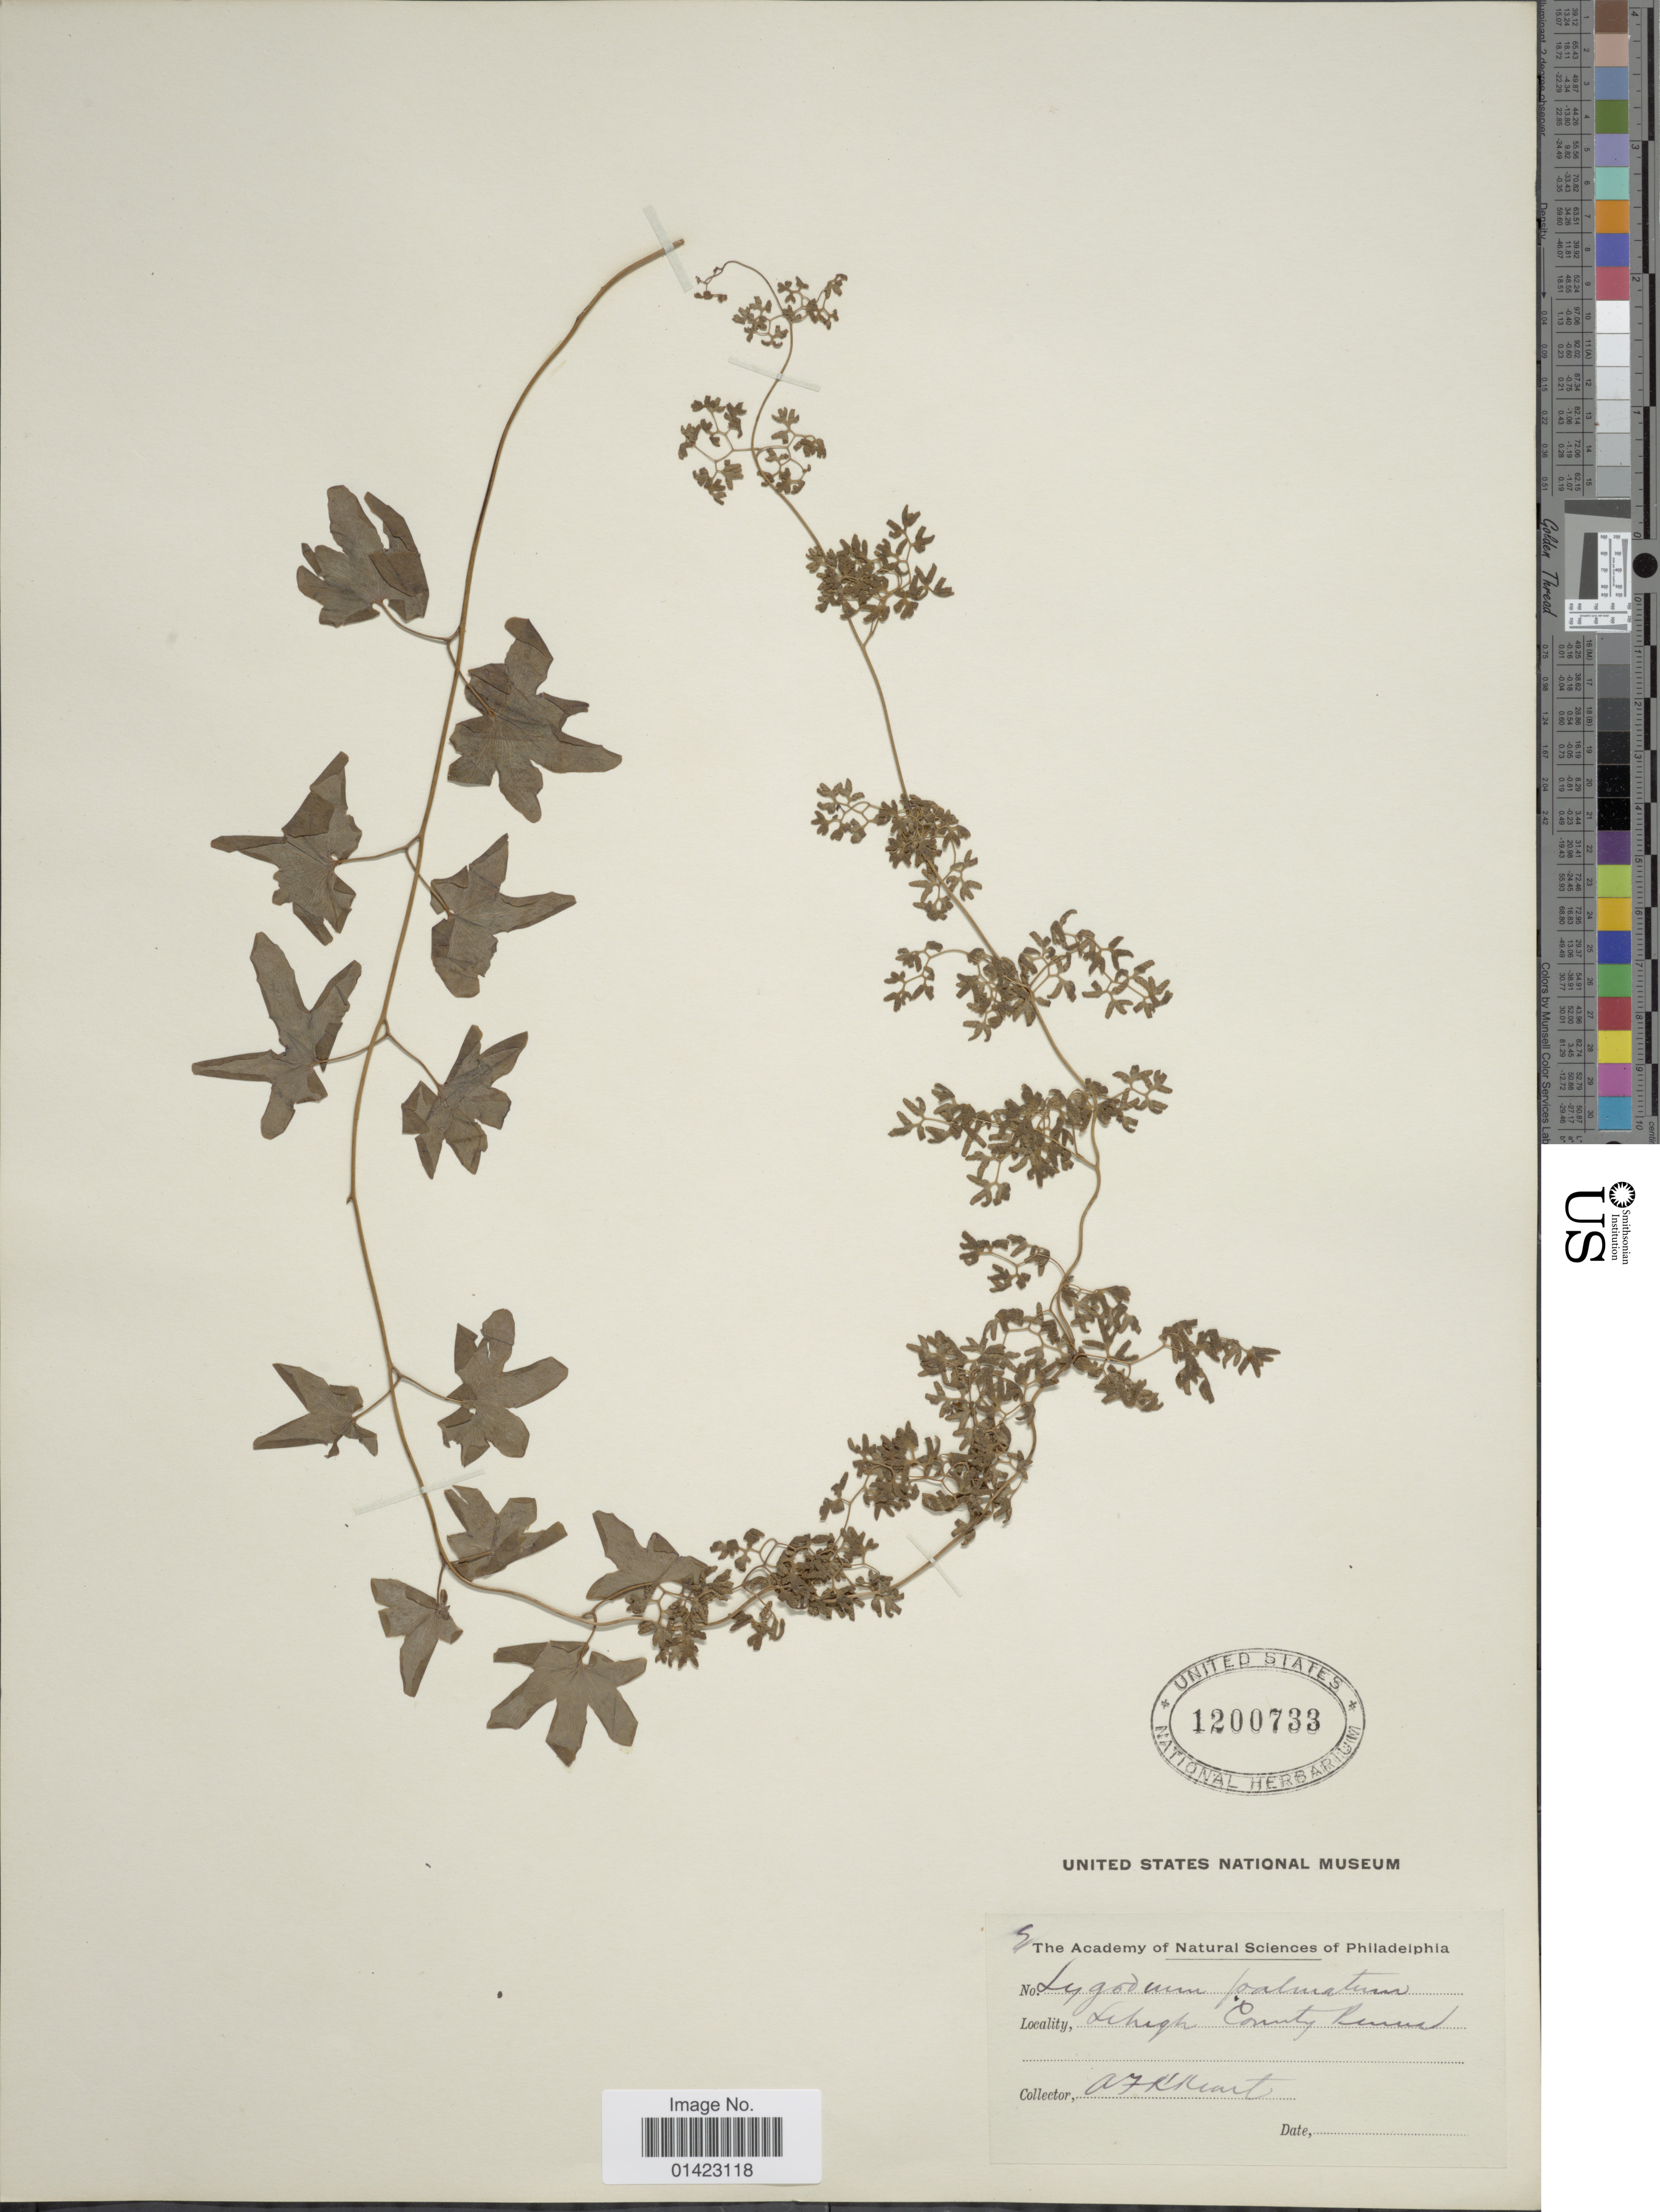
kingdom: Plantae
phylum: Tracheophyta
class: Polypodiopsida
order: Schizaeales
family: Lygodiaceae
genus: Lygodium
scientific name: Lygodium palmatum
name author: (Bernh.) Sw.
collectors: A. Heart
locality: [illegible text] County [illegible text]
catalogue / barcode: US 1200733